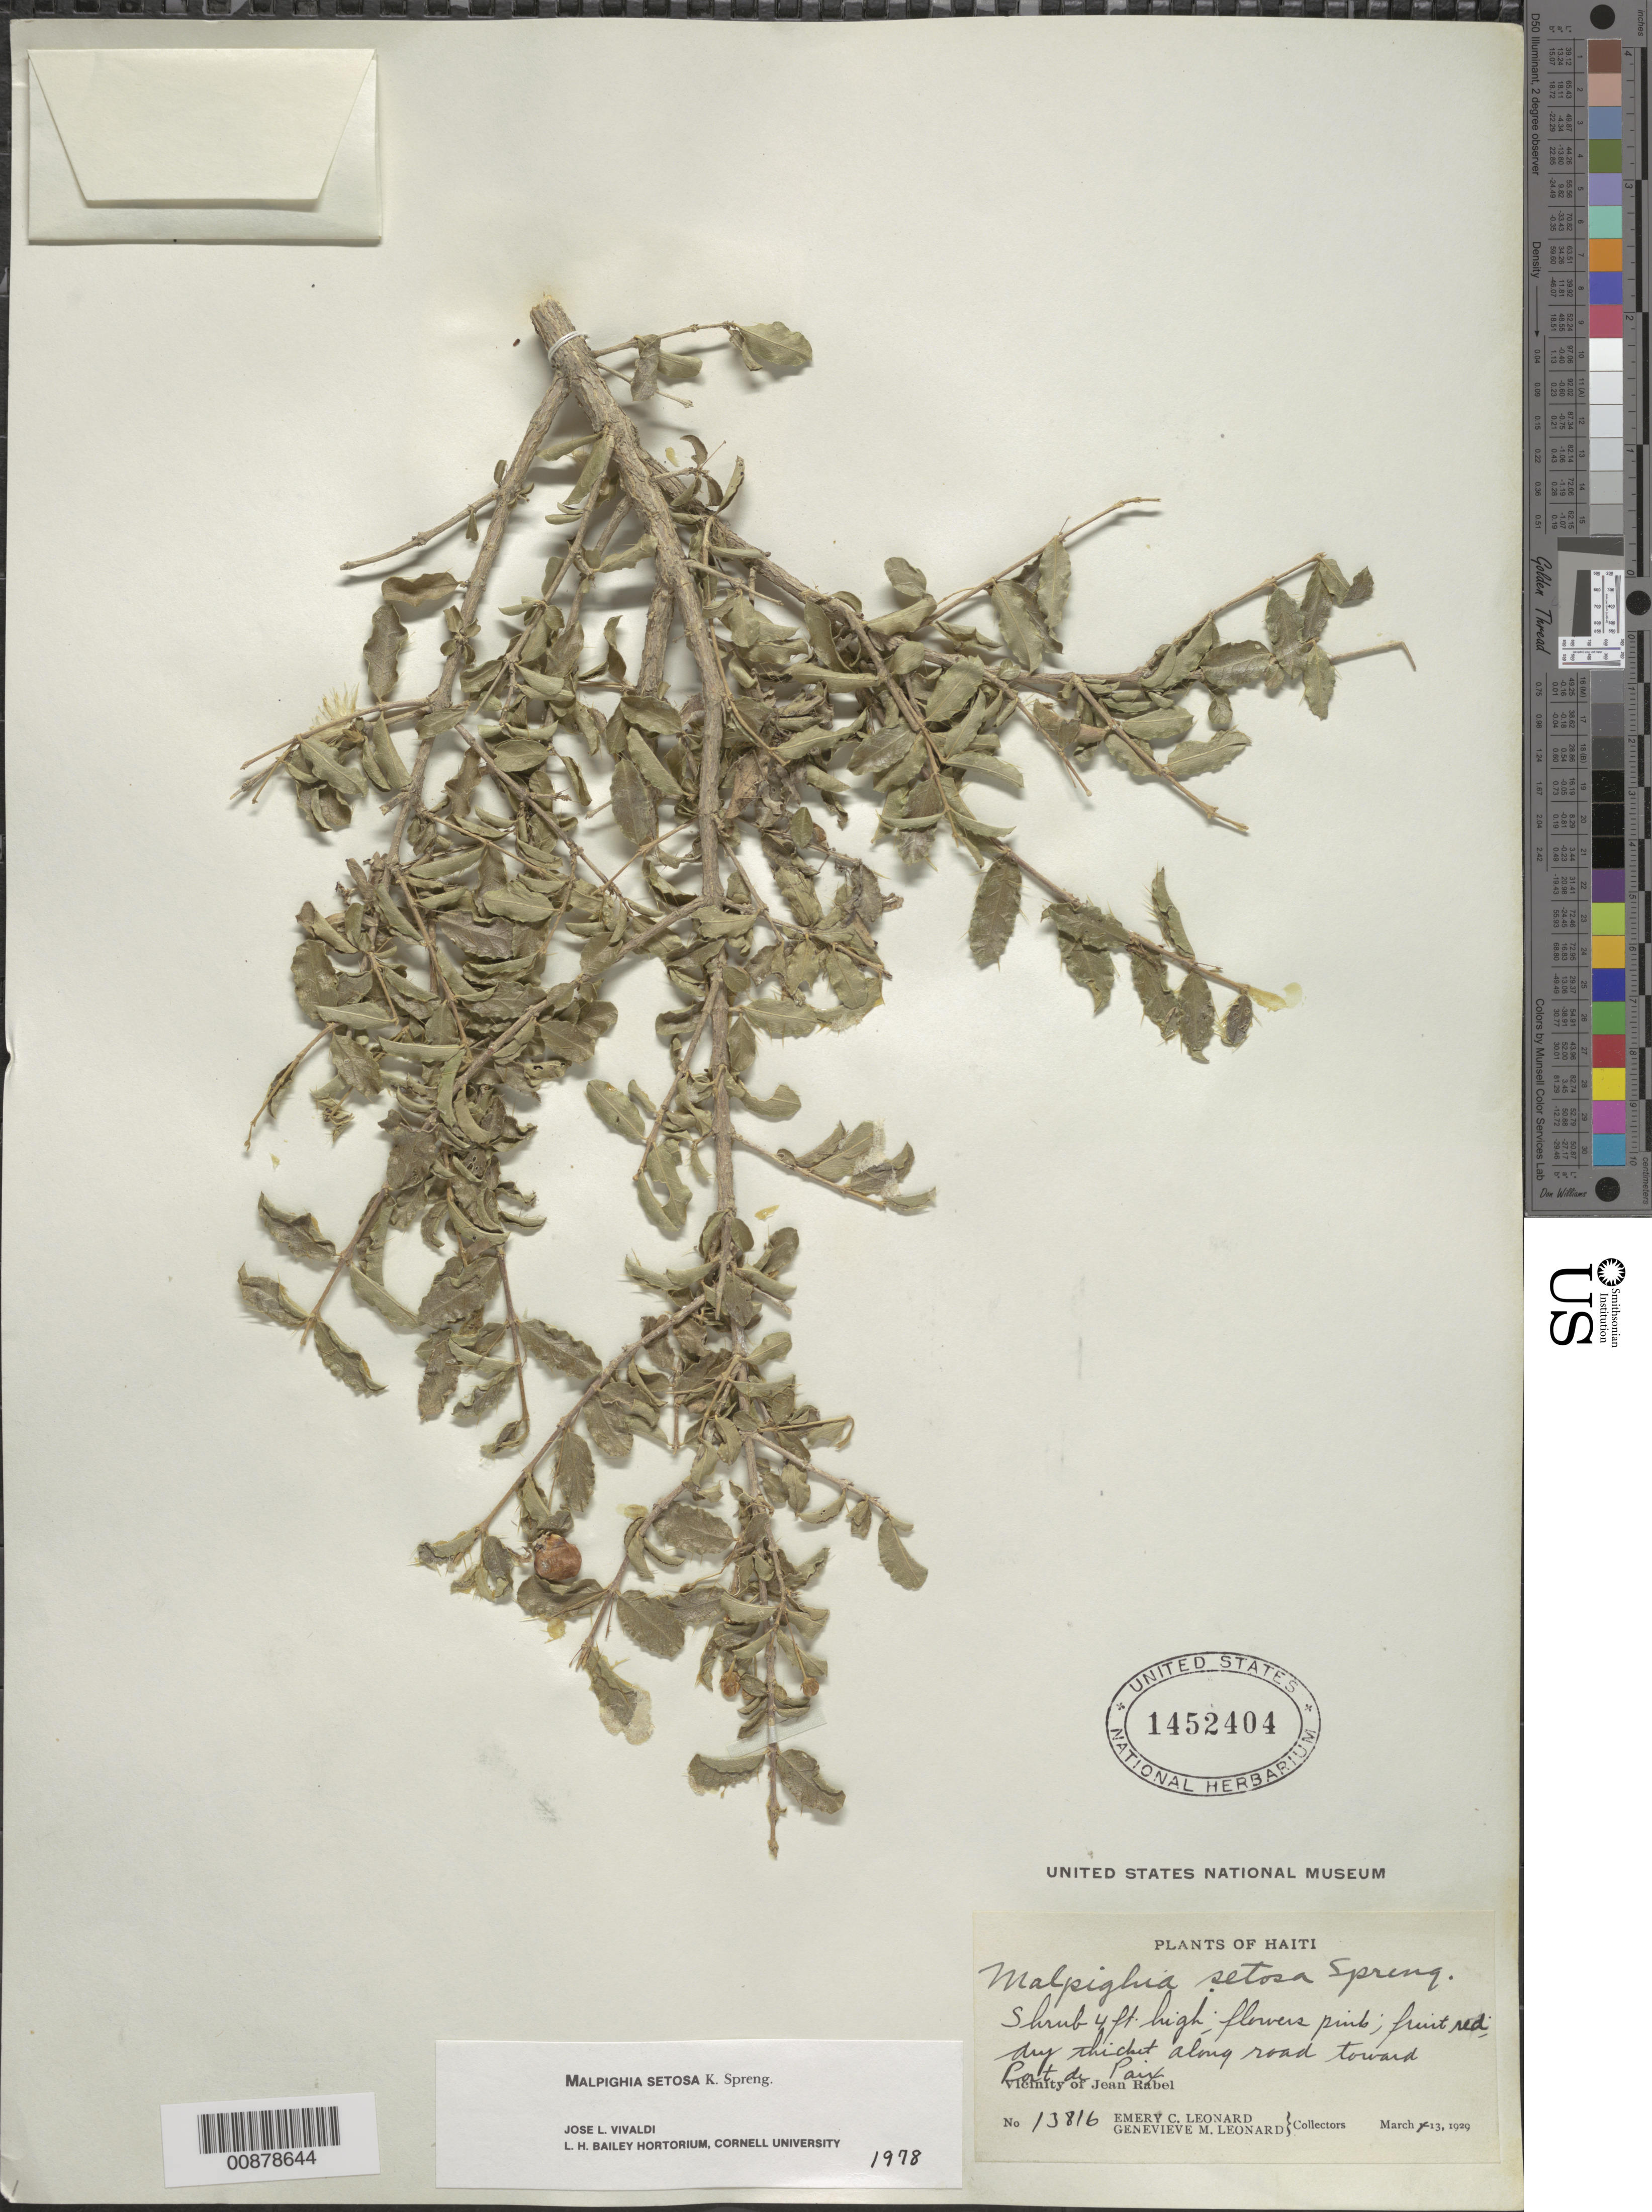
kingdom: Plantae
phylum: Tracheophyta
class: Magnoliopsida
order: Malpighiales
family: Malpighiaceae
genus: Malpighia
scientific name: Malpighia setosa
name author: Spreng.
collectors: E. C. Leonard & G. M. Leonard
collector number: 13816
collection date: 1929-03-13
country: Haiti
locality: Dry thicket along road toward Port de Paix. Vicinity of Jean Rabel.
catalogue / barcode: US 1452404